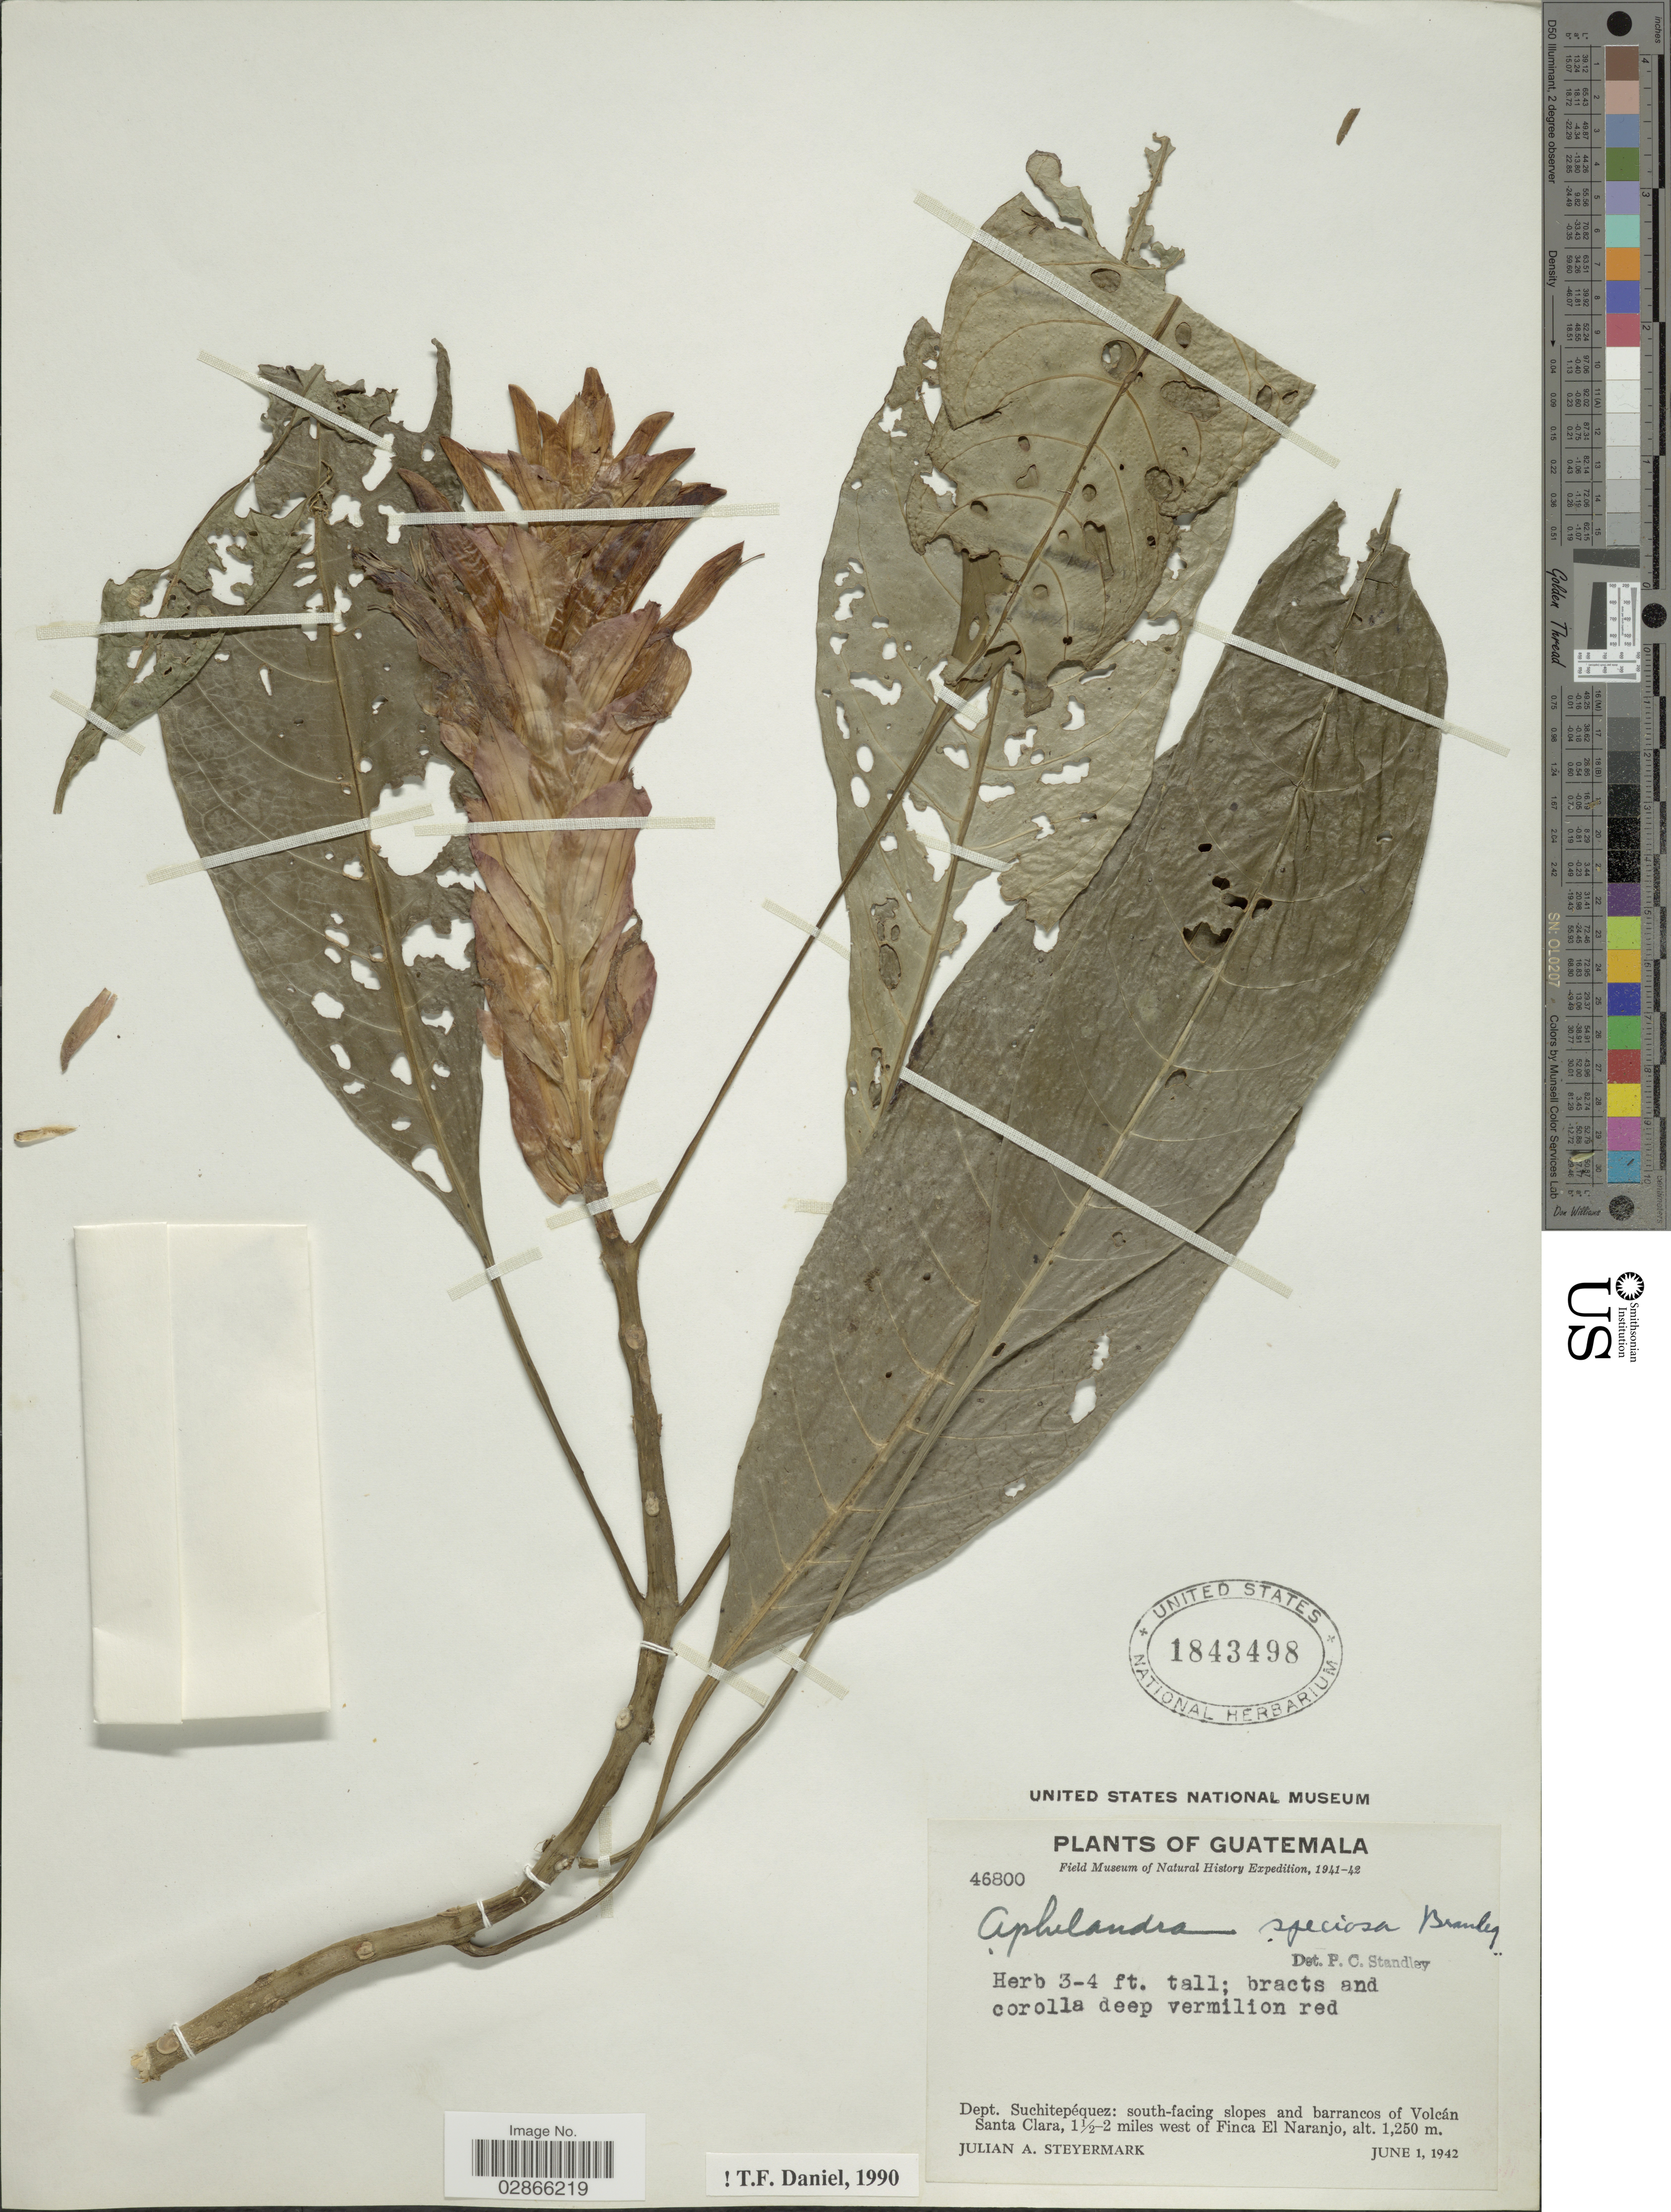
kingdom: Plantae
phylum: Tracheophyta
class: Magnoliopsida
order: Lamiales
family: Acanthaceae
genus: Aphelandra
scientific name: Aphelandra speciosa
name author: Brandegee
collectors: J. Steyermark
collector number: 46800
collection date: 1942-06-01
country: Guatemala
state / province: Suchitepéquez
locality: Dept. Suchitepéquez: south-facing slopes and barrancos of Volcán Santa Clara, 1½ - 2 miles west of Finca El Naranjo.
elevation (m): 1250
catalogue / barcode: US 1843498